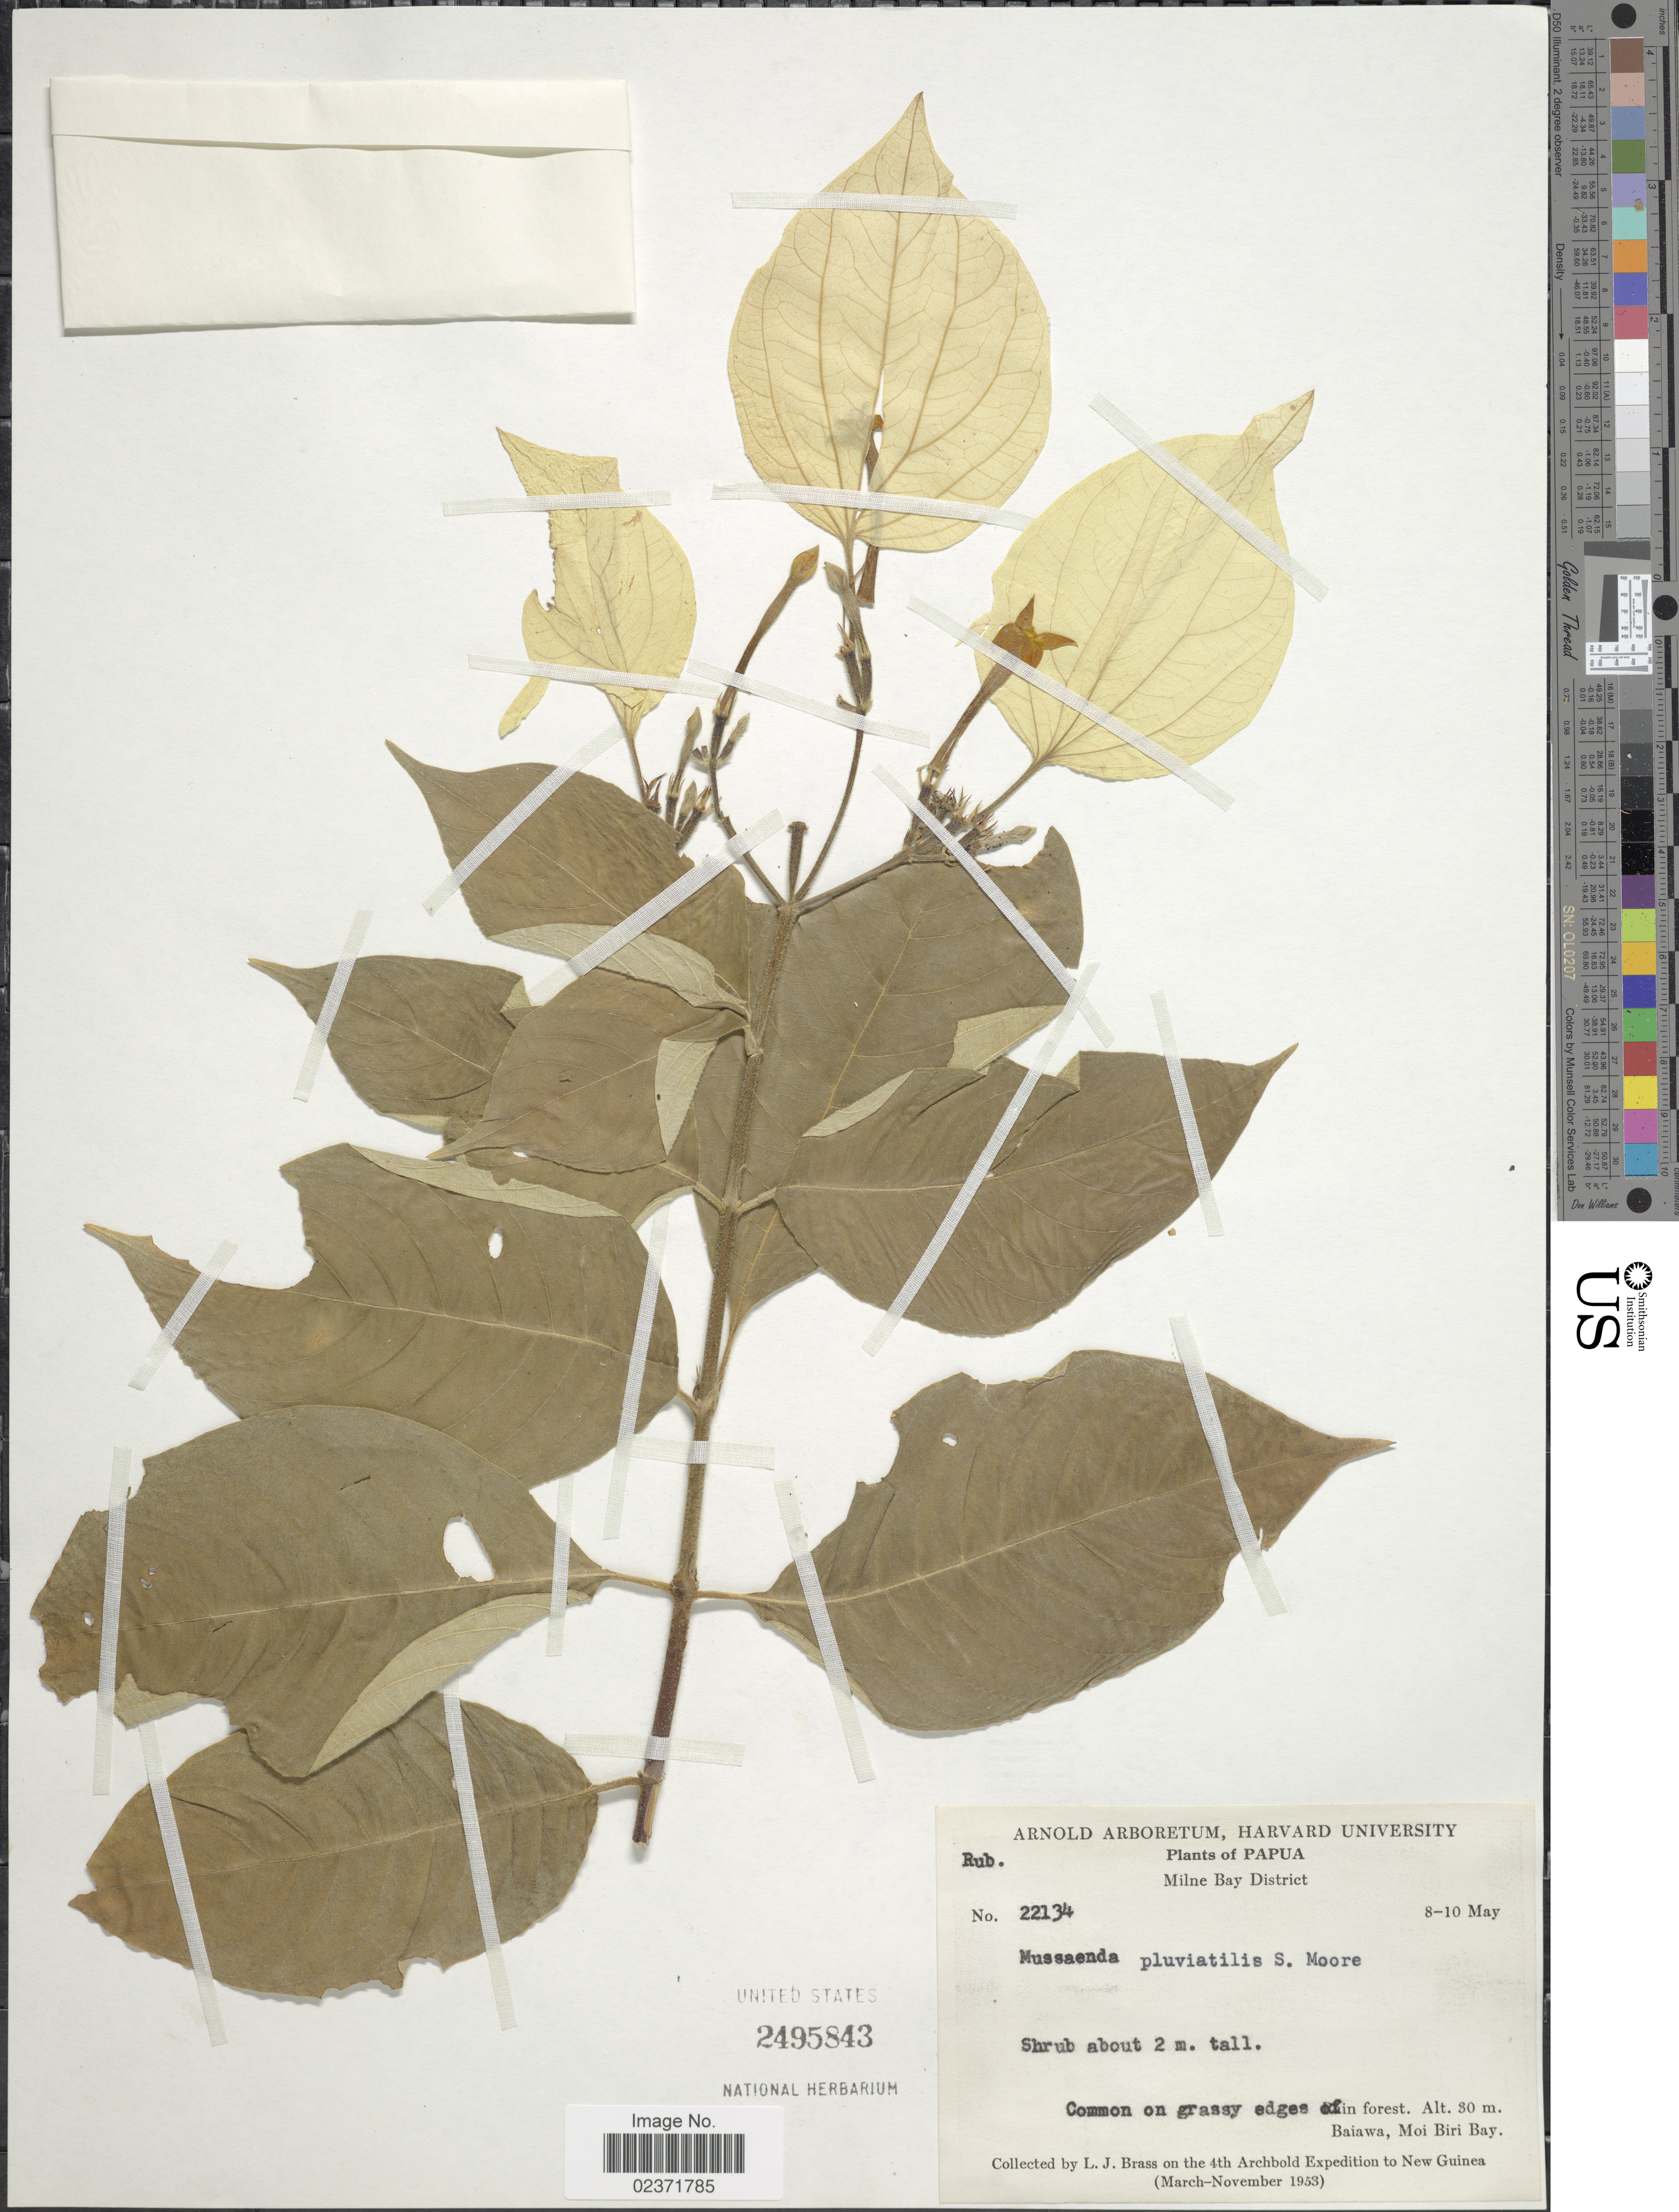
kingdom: Plantae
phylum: Tracheophyta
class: Magnoliopsida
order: Gentianales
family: Rubiaceae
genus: Mussaenda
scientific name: Mussaenda pluviatilis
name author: S. Moore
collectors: L. J. Brass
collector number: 22134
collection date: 1953-05-08/1953-05-10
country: Papua New Guinea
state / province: Milne Bay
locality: Papua, Milne Bay District, Baiawa, Moi Biri Bay, New Guinea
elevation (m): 30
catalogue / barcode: US 2495843